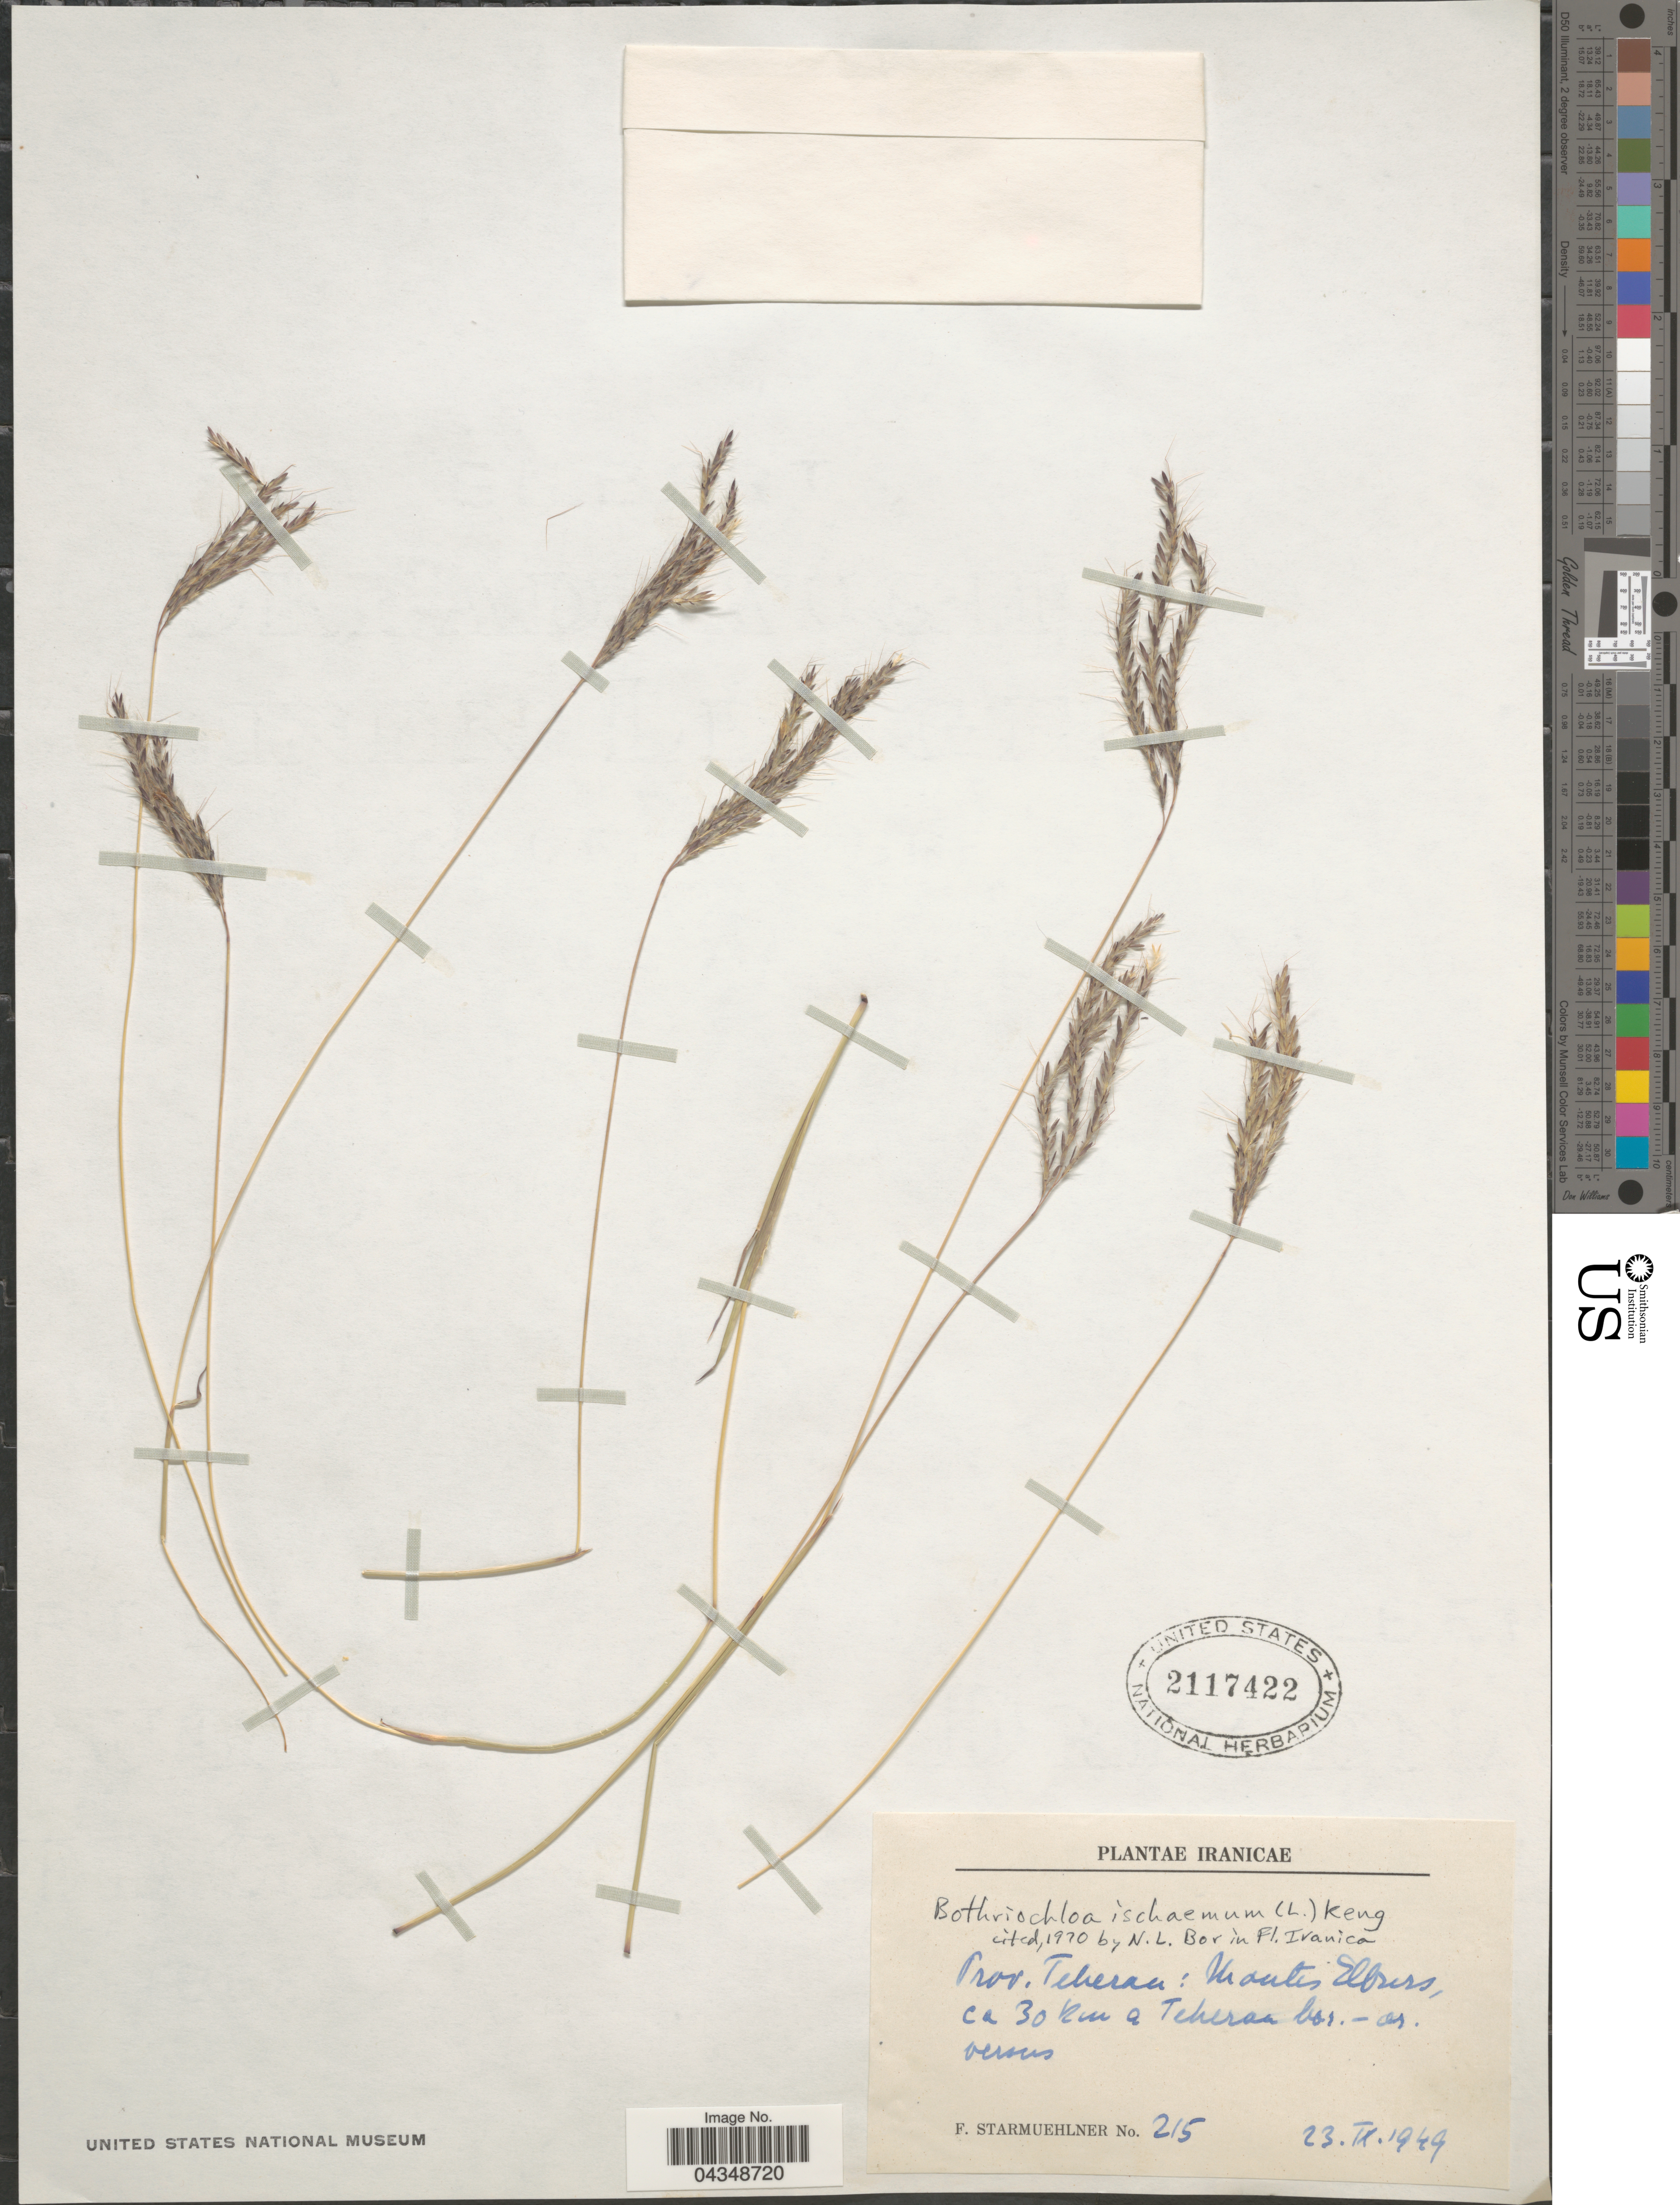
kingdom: Plantae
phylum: Tracheophyta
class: Liliopsida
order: Poales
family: Poaceae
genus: Bothriochloa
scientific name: Bothriochloa ischaemum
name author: (L.) Keng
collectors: F. Starmuehlner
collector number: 215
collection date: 1949-09-23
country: Iran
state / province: Tehran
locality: Iranicae. Prov. Teheran: Montes Elburs, ca 30 km a Teheran bos.-ar versus.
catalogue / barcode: US 2117422